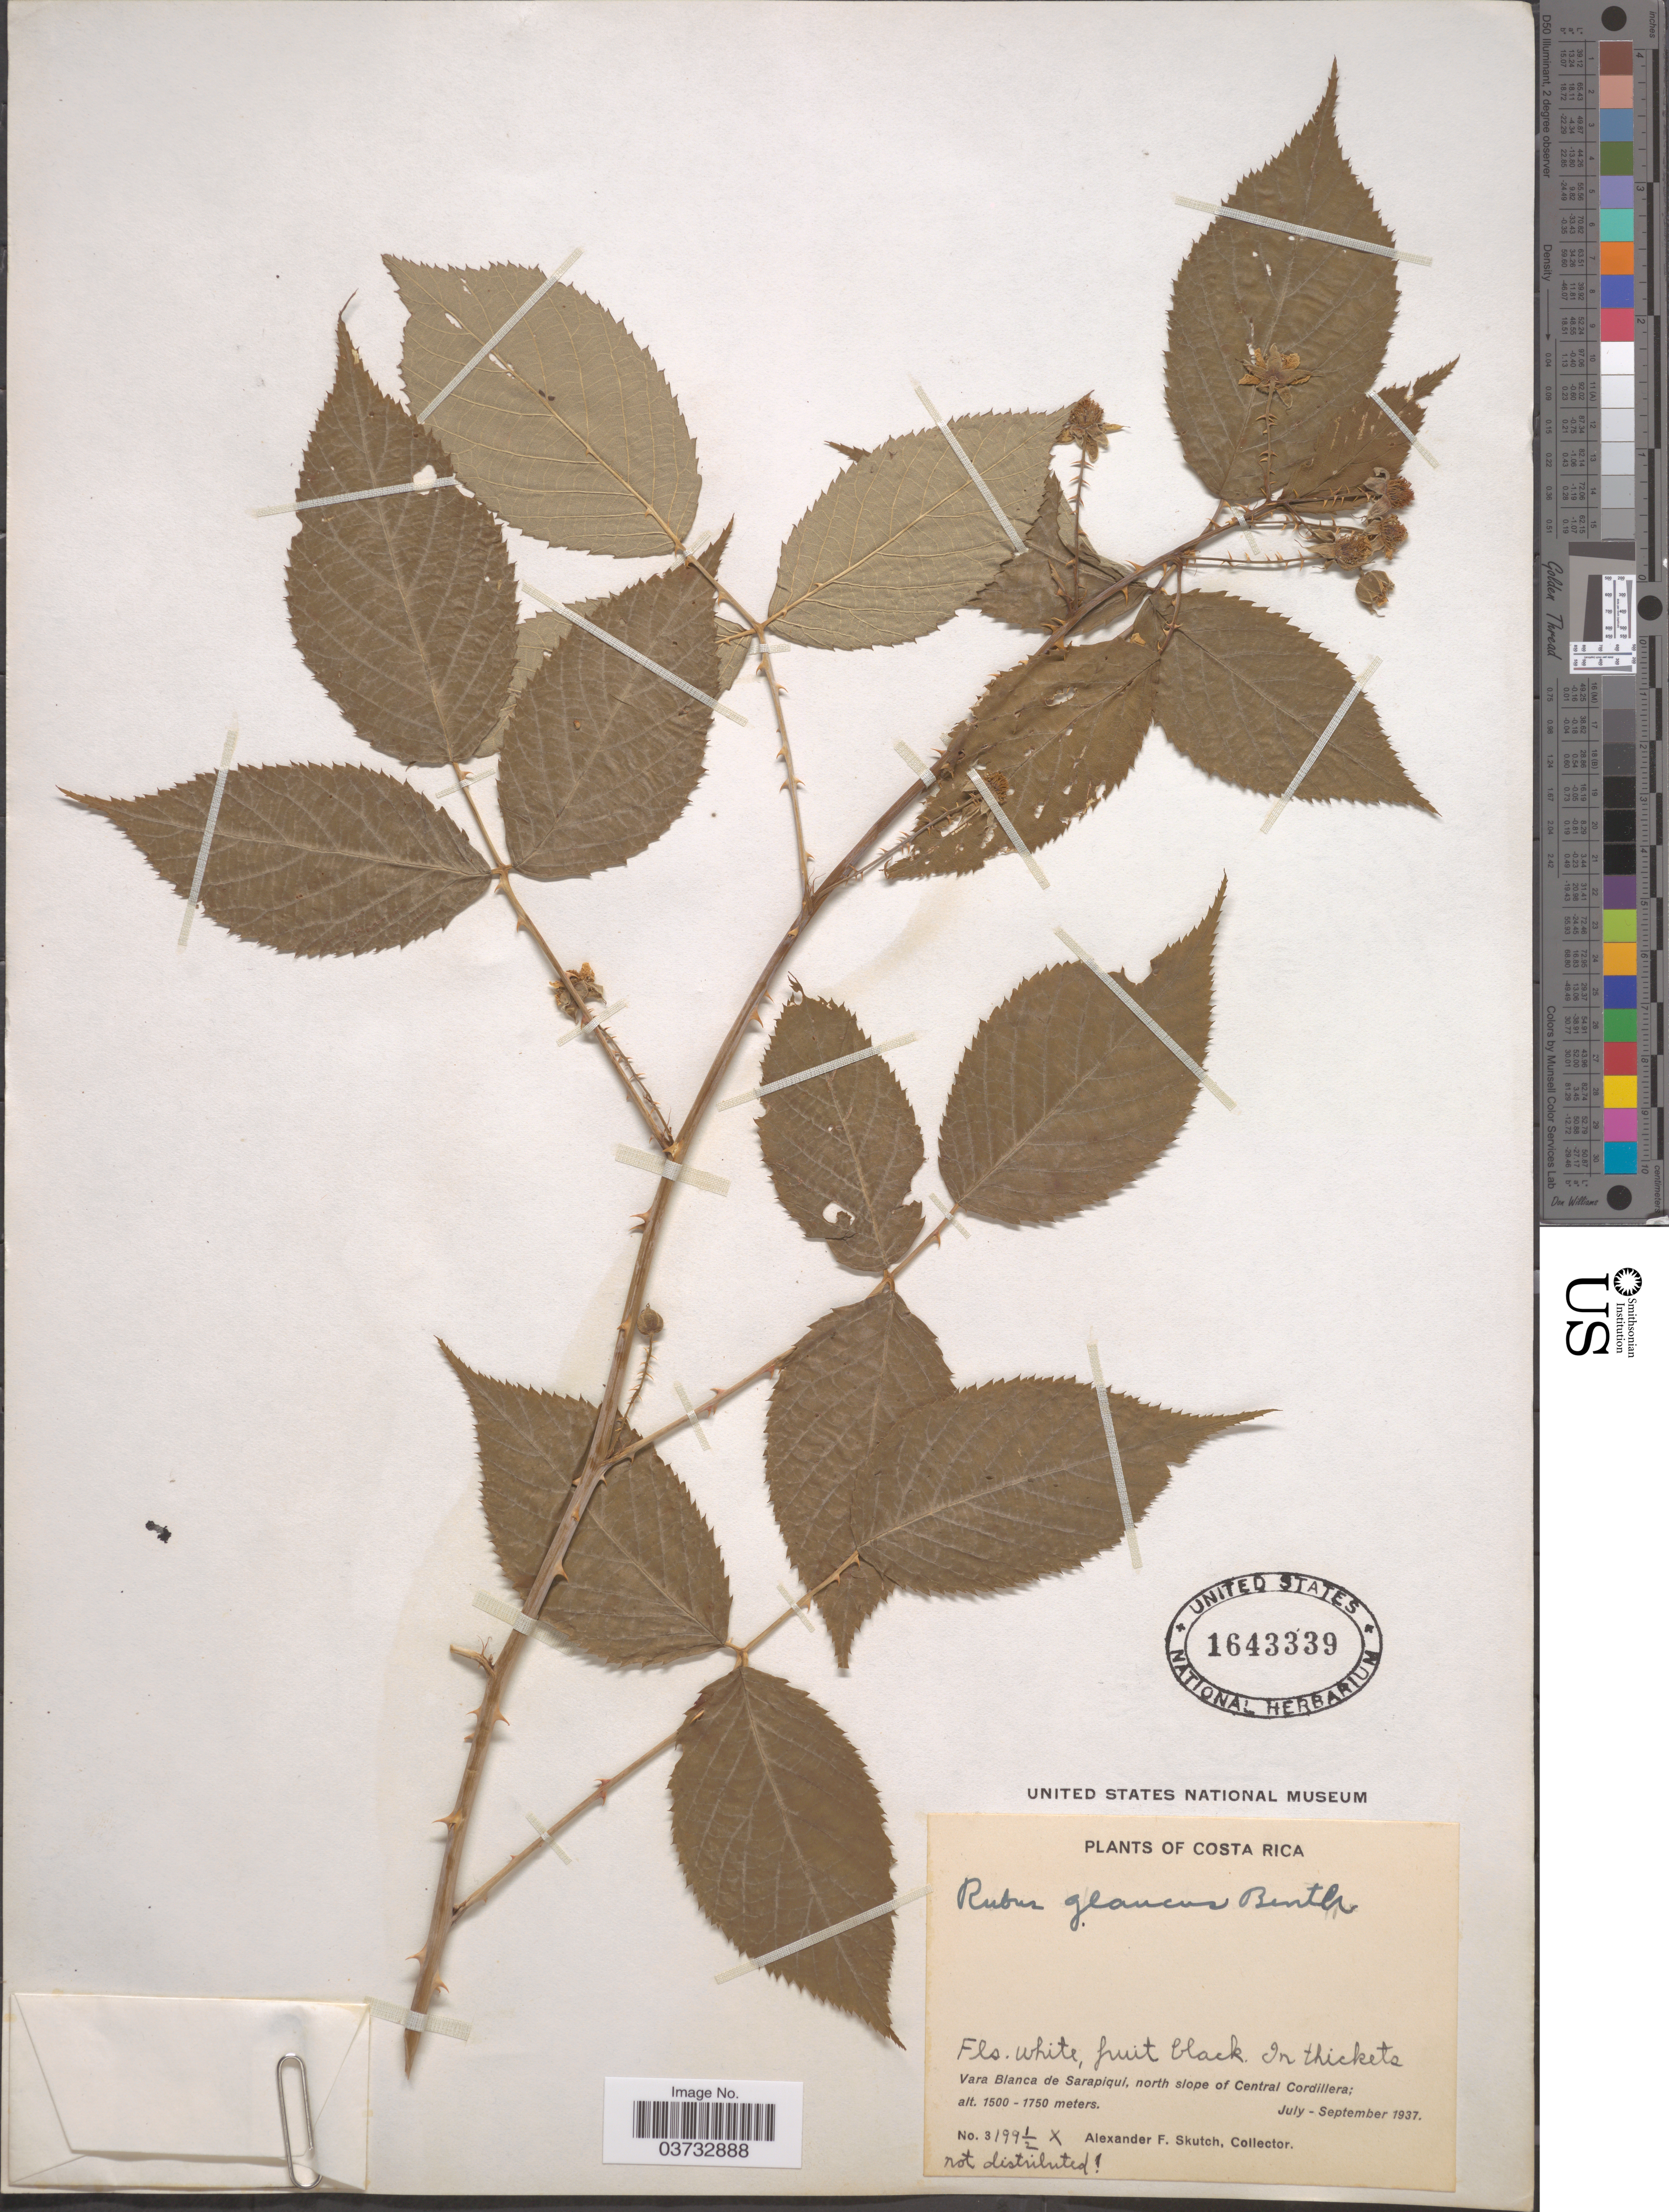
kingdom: Plantae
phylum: Tracheophyta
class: Magnoliopsida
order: Rosales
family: Rosaceae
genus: Rubus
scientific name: Rubus glaucus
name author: Benth.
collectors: A. F. Skutch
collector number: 3199½x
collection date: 1937-07/1937-09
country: Costa Rica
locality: Vara Blanca de Sarapiqui, north slope of Central Cordillera.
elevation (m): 1500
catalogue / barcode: US 1643339